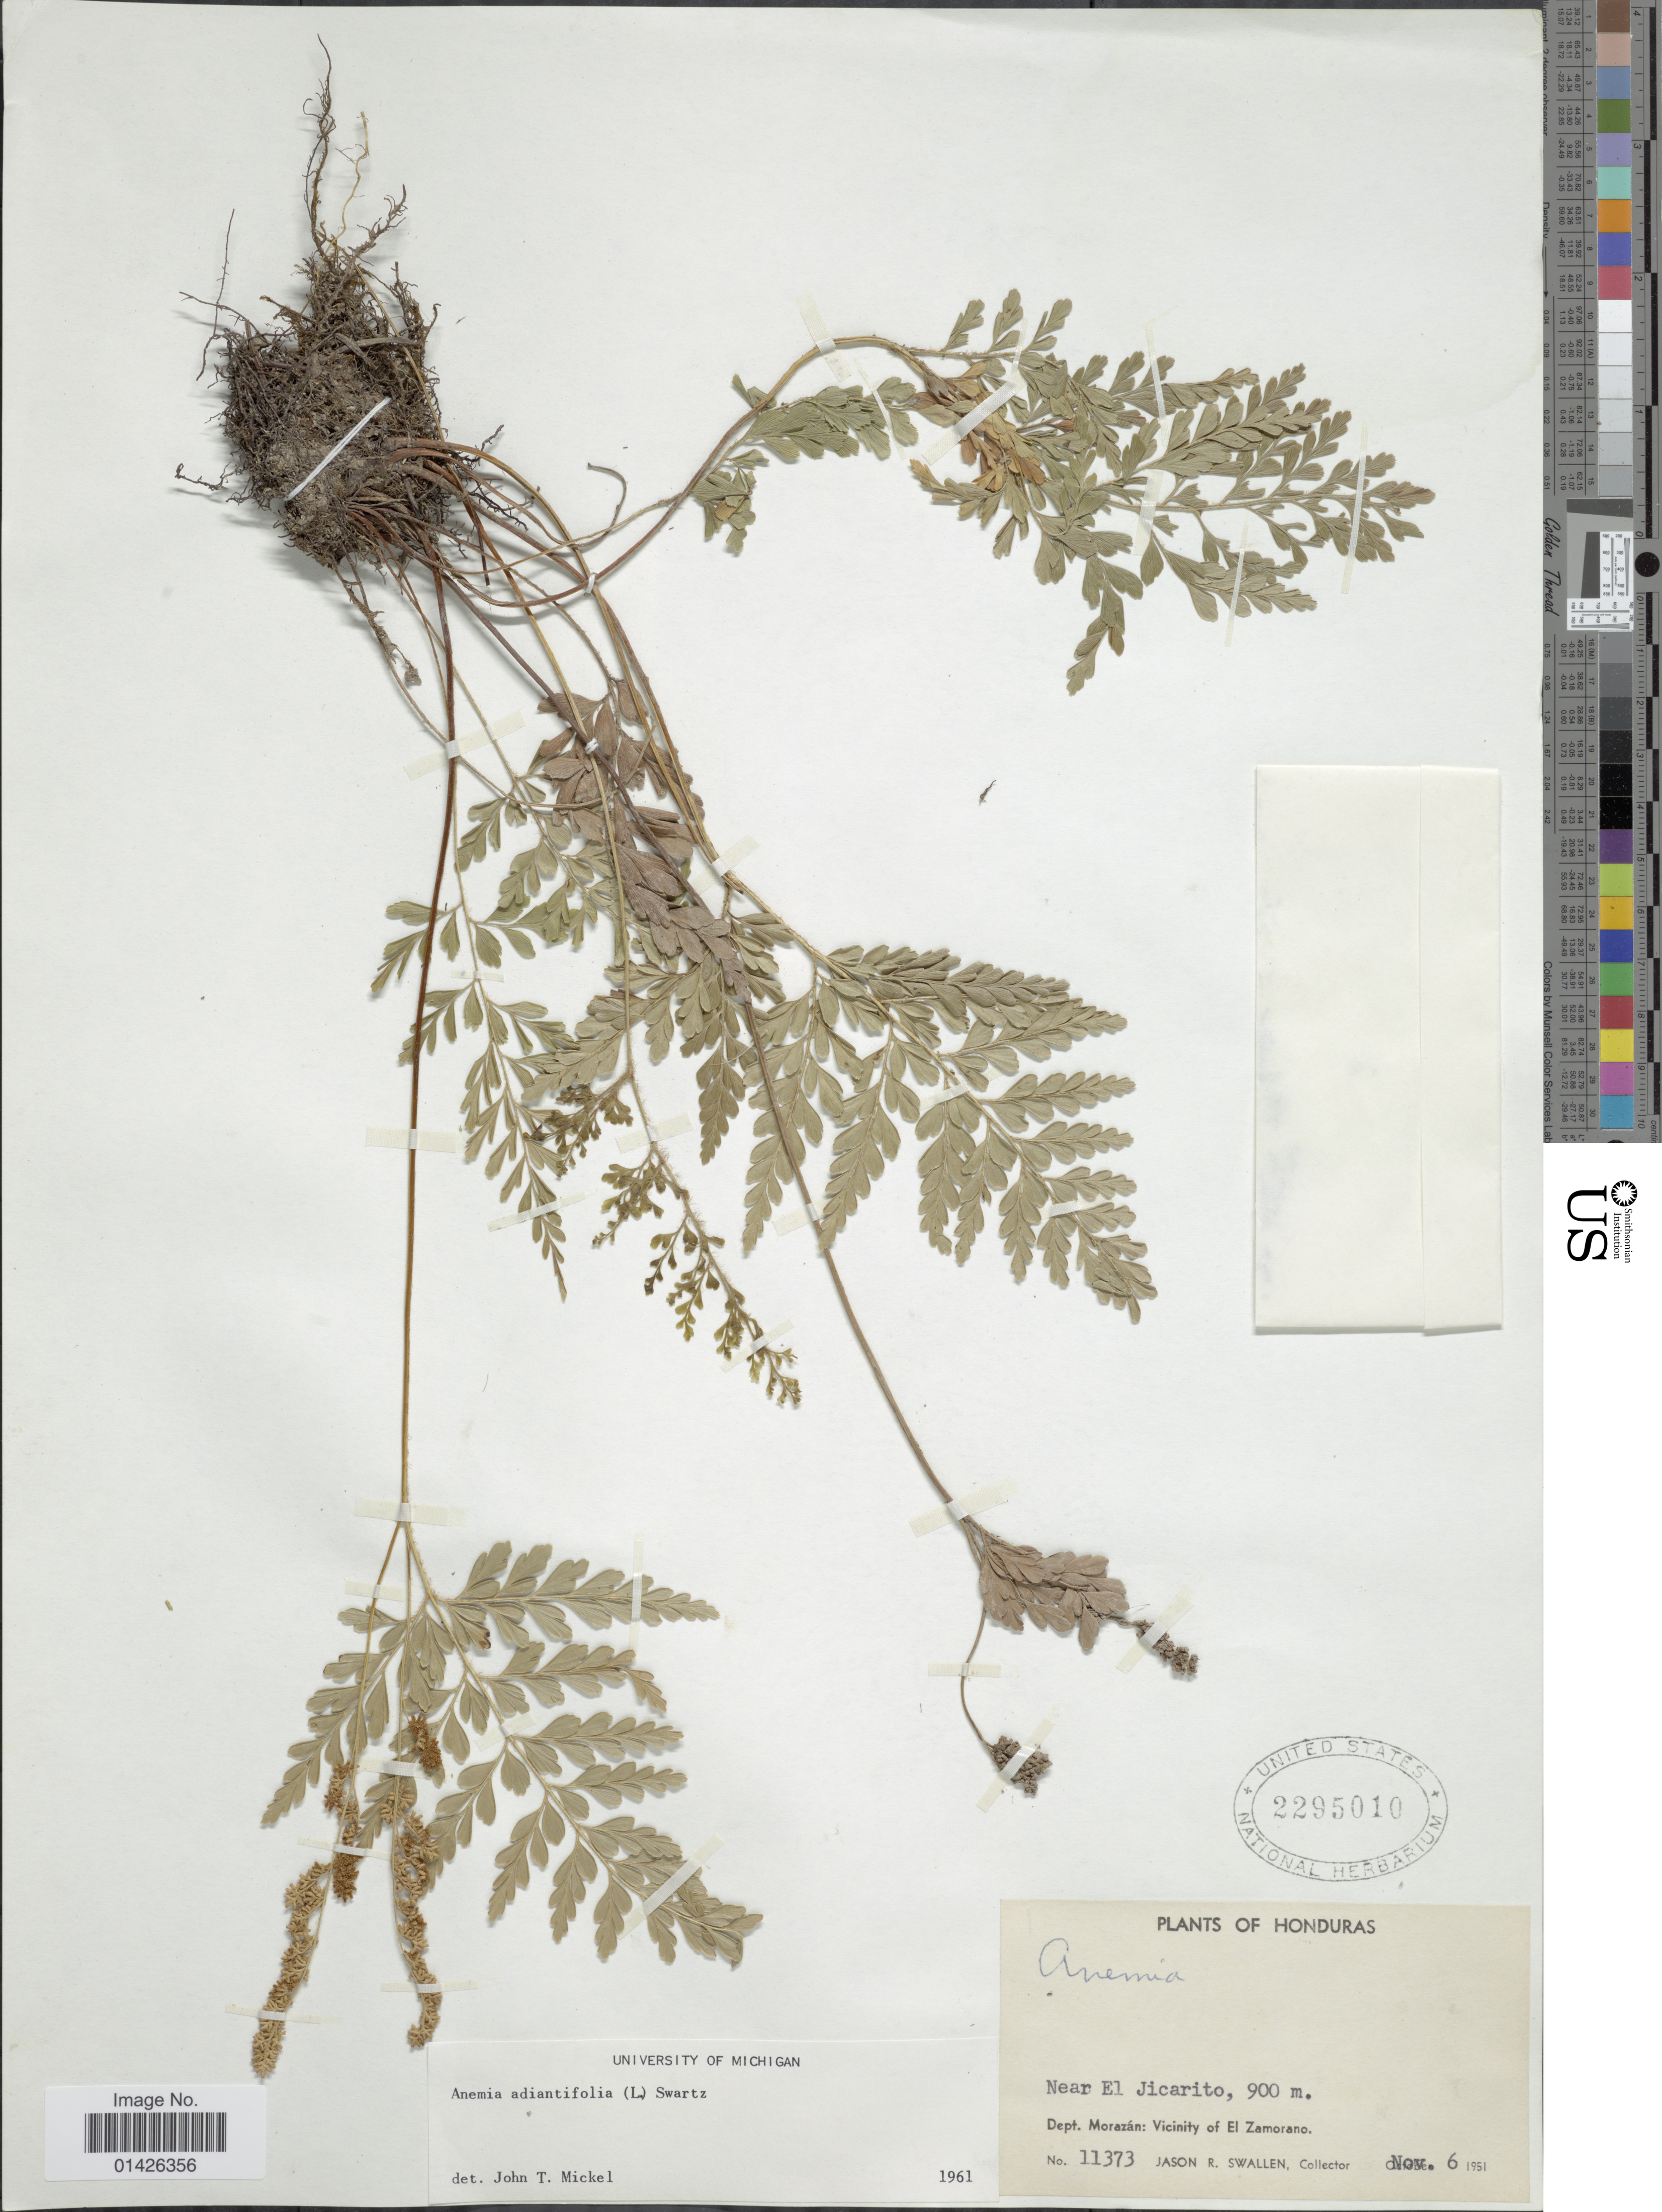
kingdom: Plantae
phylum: Tracheophyta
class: Polypodiopsida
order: Schizaeales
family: Anemiaceae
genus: Anemia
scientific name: Anemia adiantifolia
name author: (L.) Sw.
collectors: J. R. Swallen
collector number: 11373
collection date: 1951-11-06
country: Honduras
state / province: Fco. Morazán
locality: Near El JIcarito, Dept Morazán: Vicinity of El Zamorano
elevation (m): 900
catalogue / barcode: US 2295010